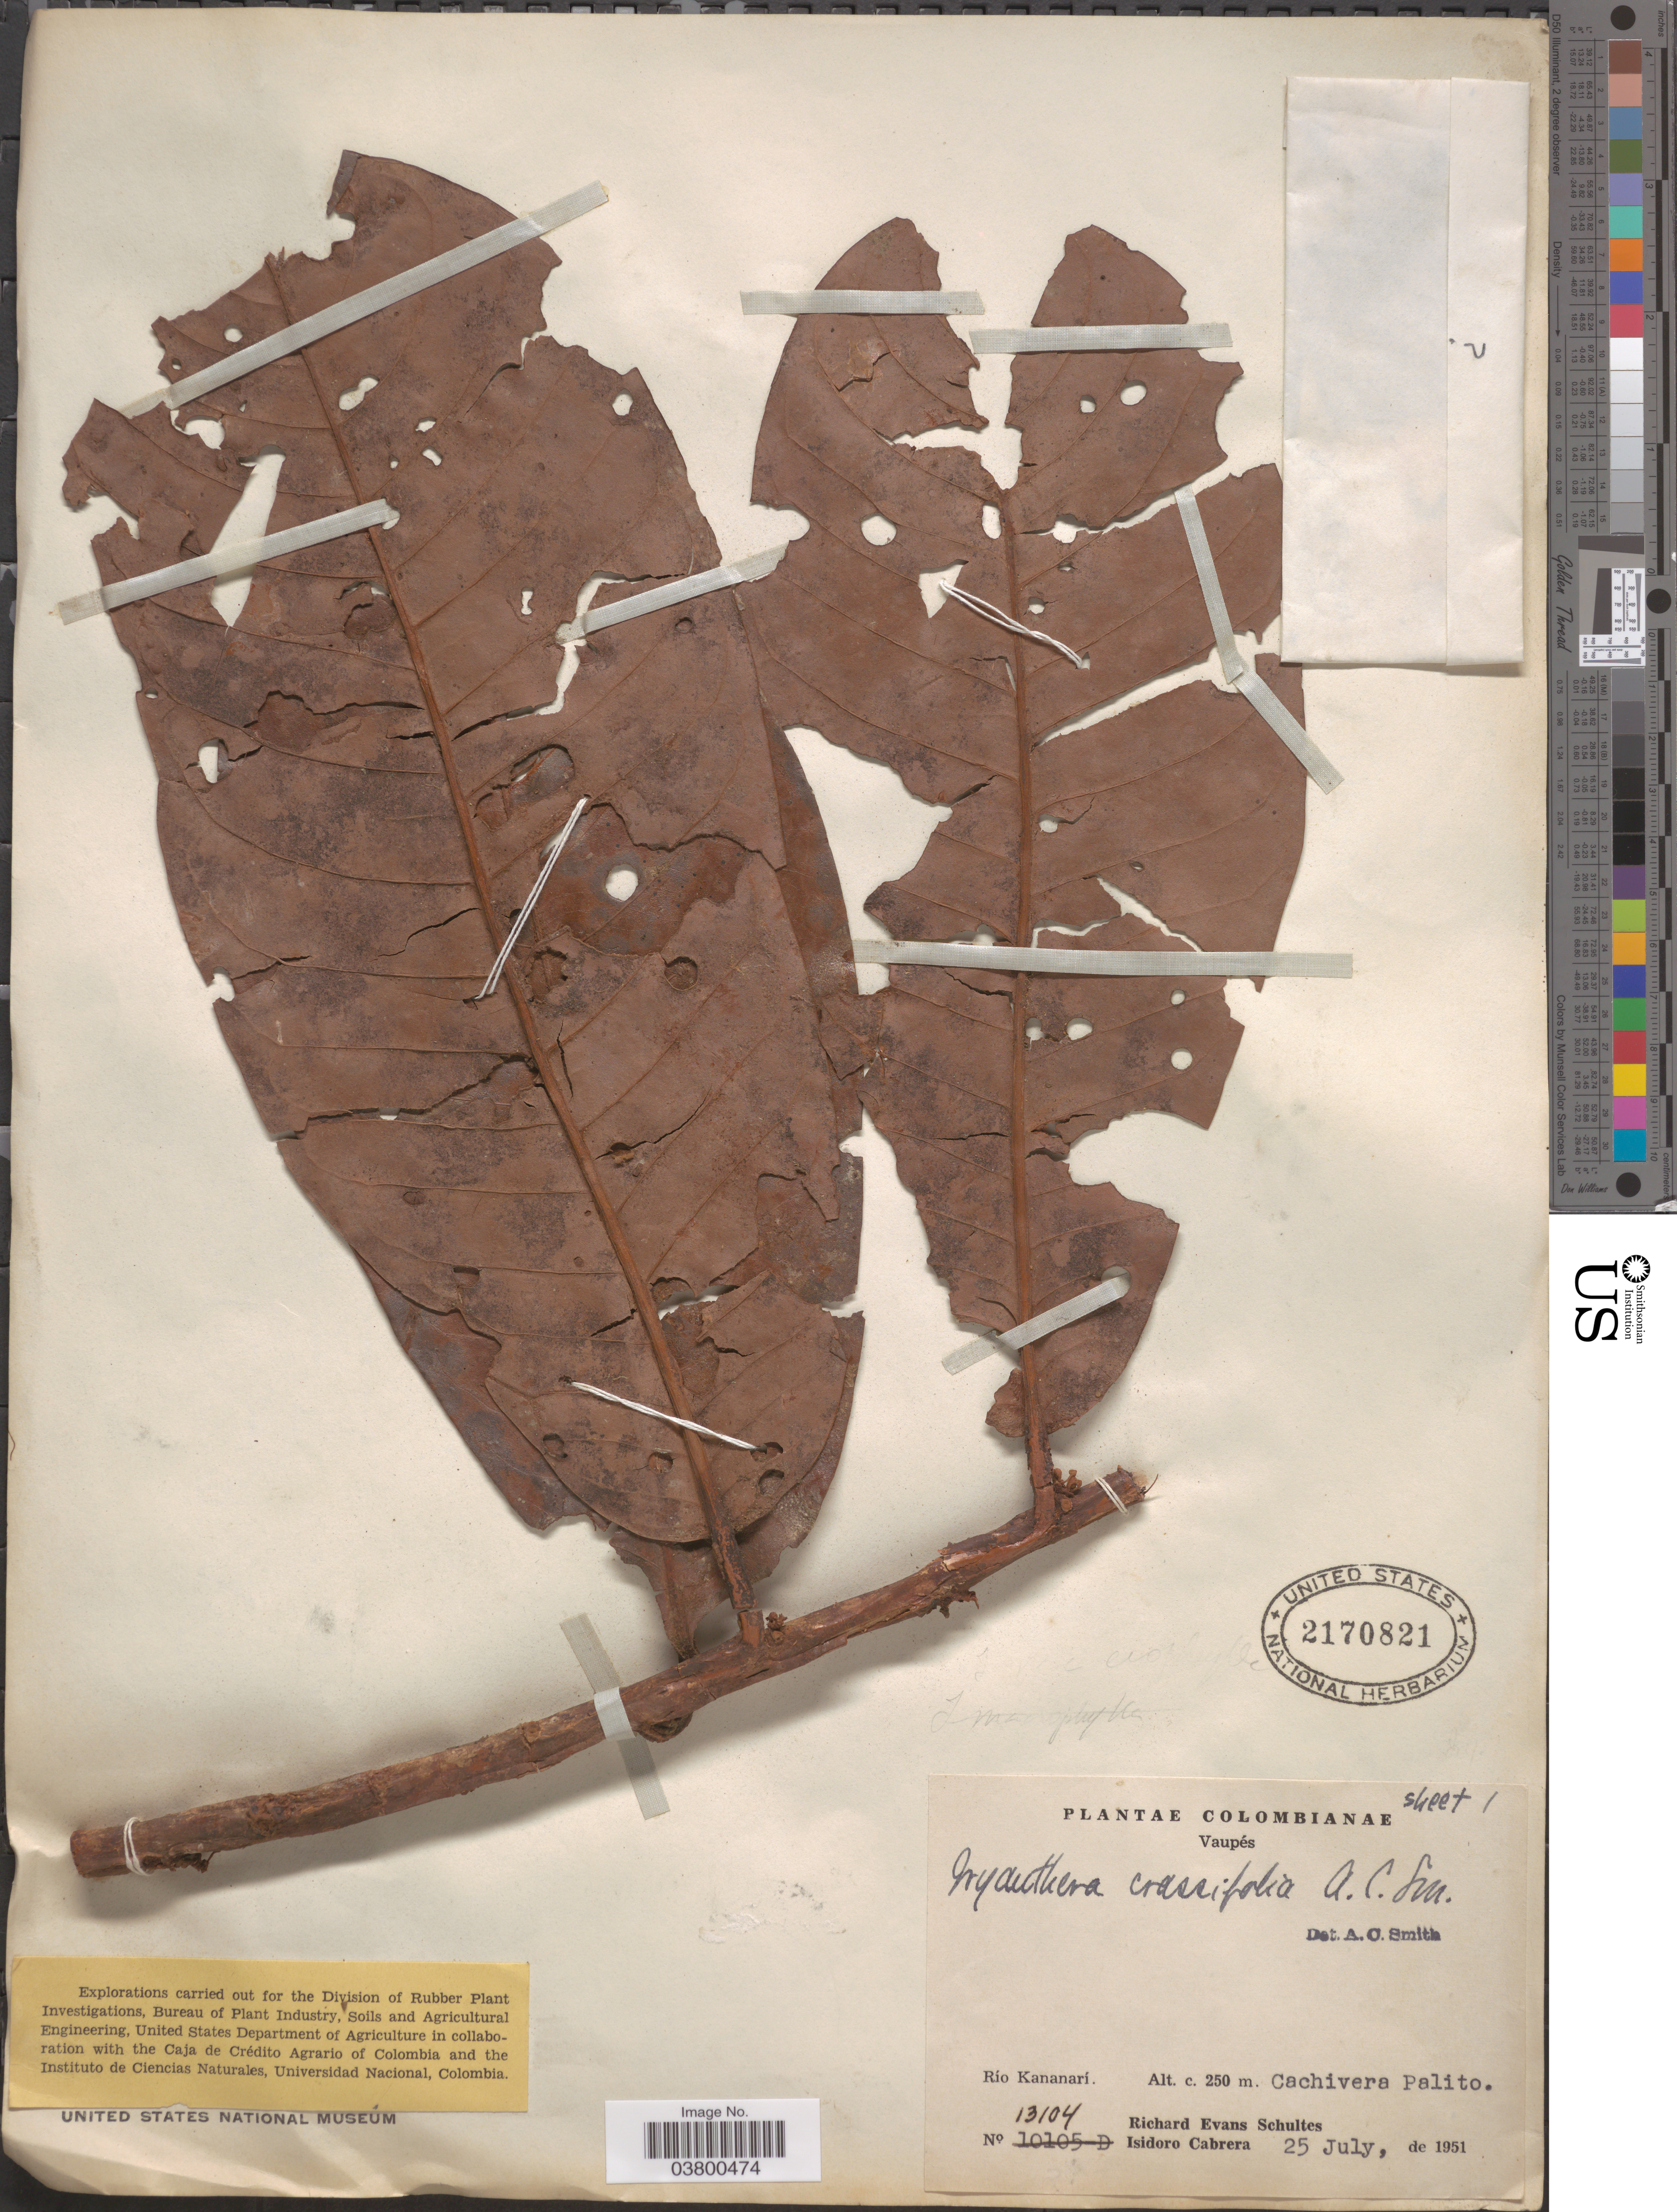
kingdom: Plantae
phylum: Tracheophyta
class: Magnoliopsida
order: Magnoliales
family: Myristicaceae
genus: Iryanthera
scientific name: Iryanthera crassifolia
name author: A.C. Sm.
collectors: R. E. Schultes & I. Cabrera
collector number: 13104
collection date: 1951-07-25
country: Colombia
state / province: Vaupés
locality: Río Kananarí, Cachivera Palito.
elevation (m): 250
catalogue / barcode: US 2170821